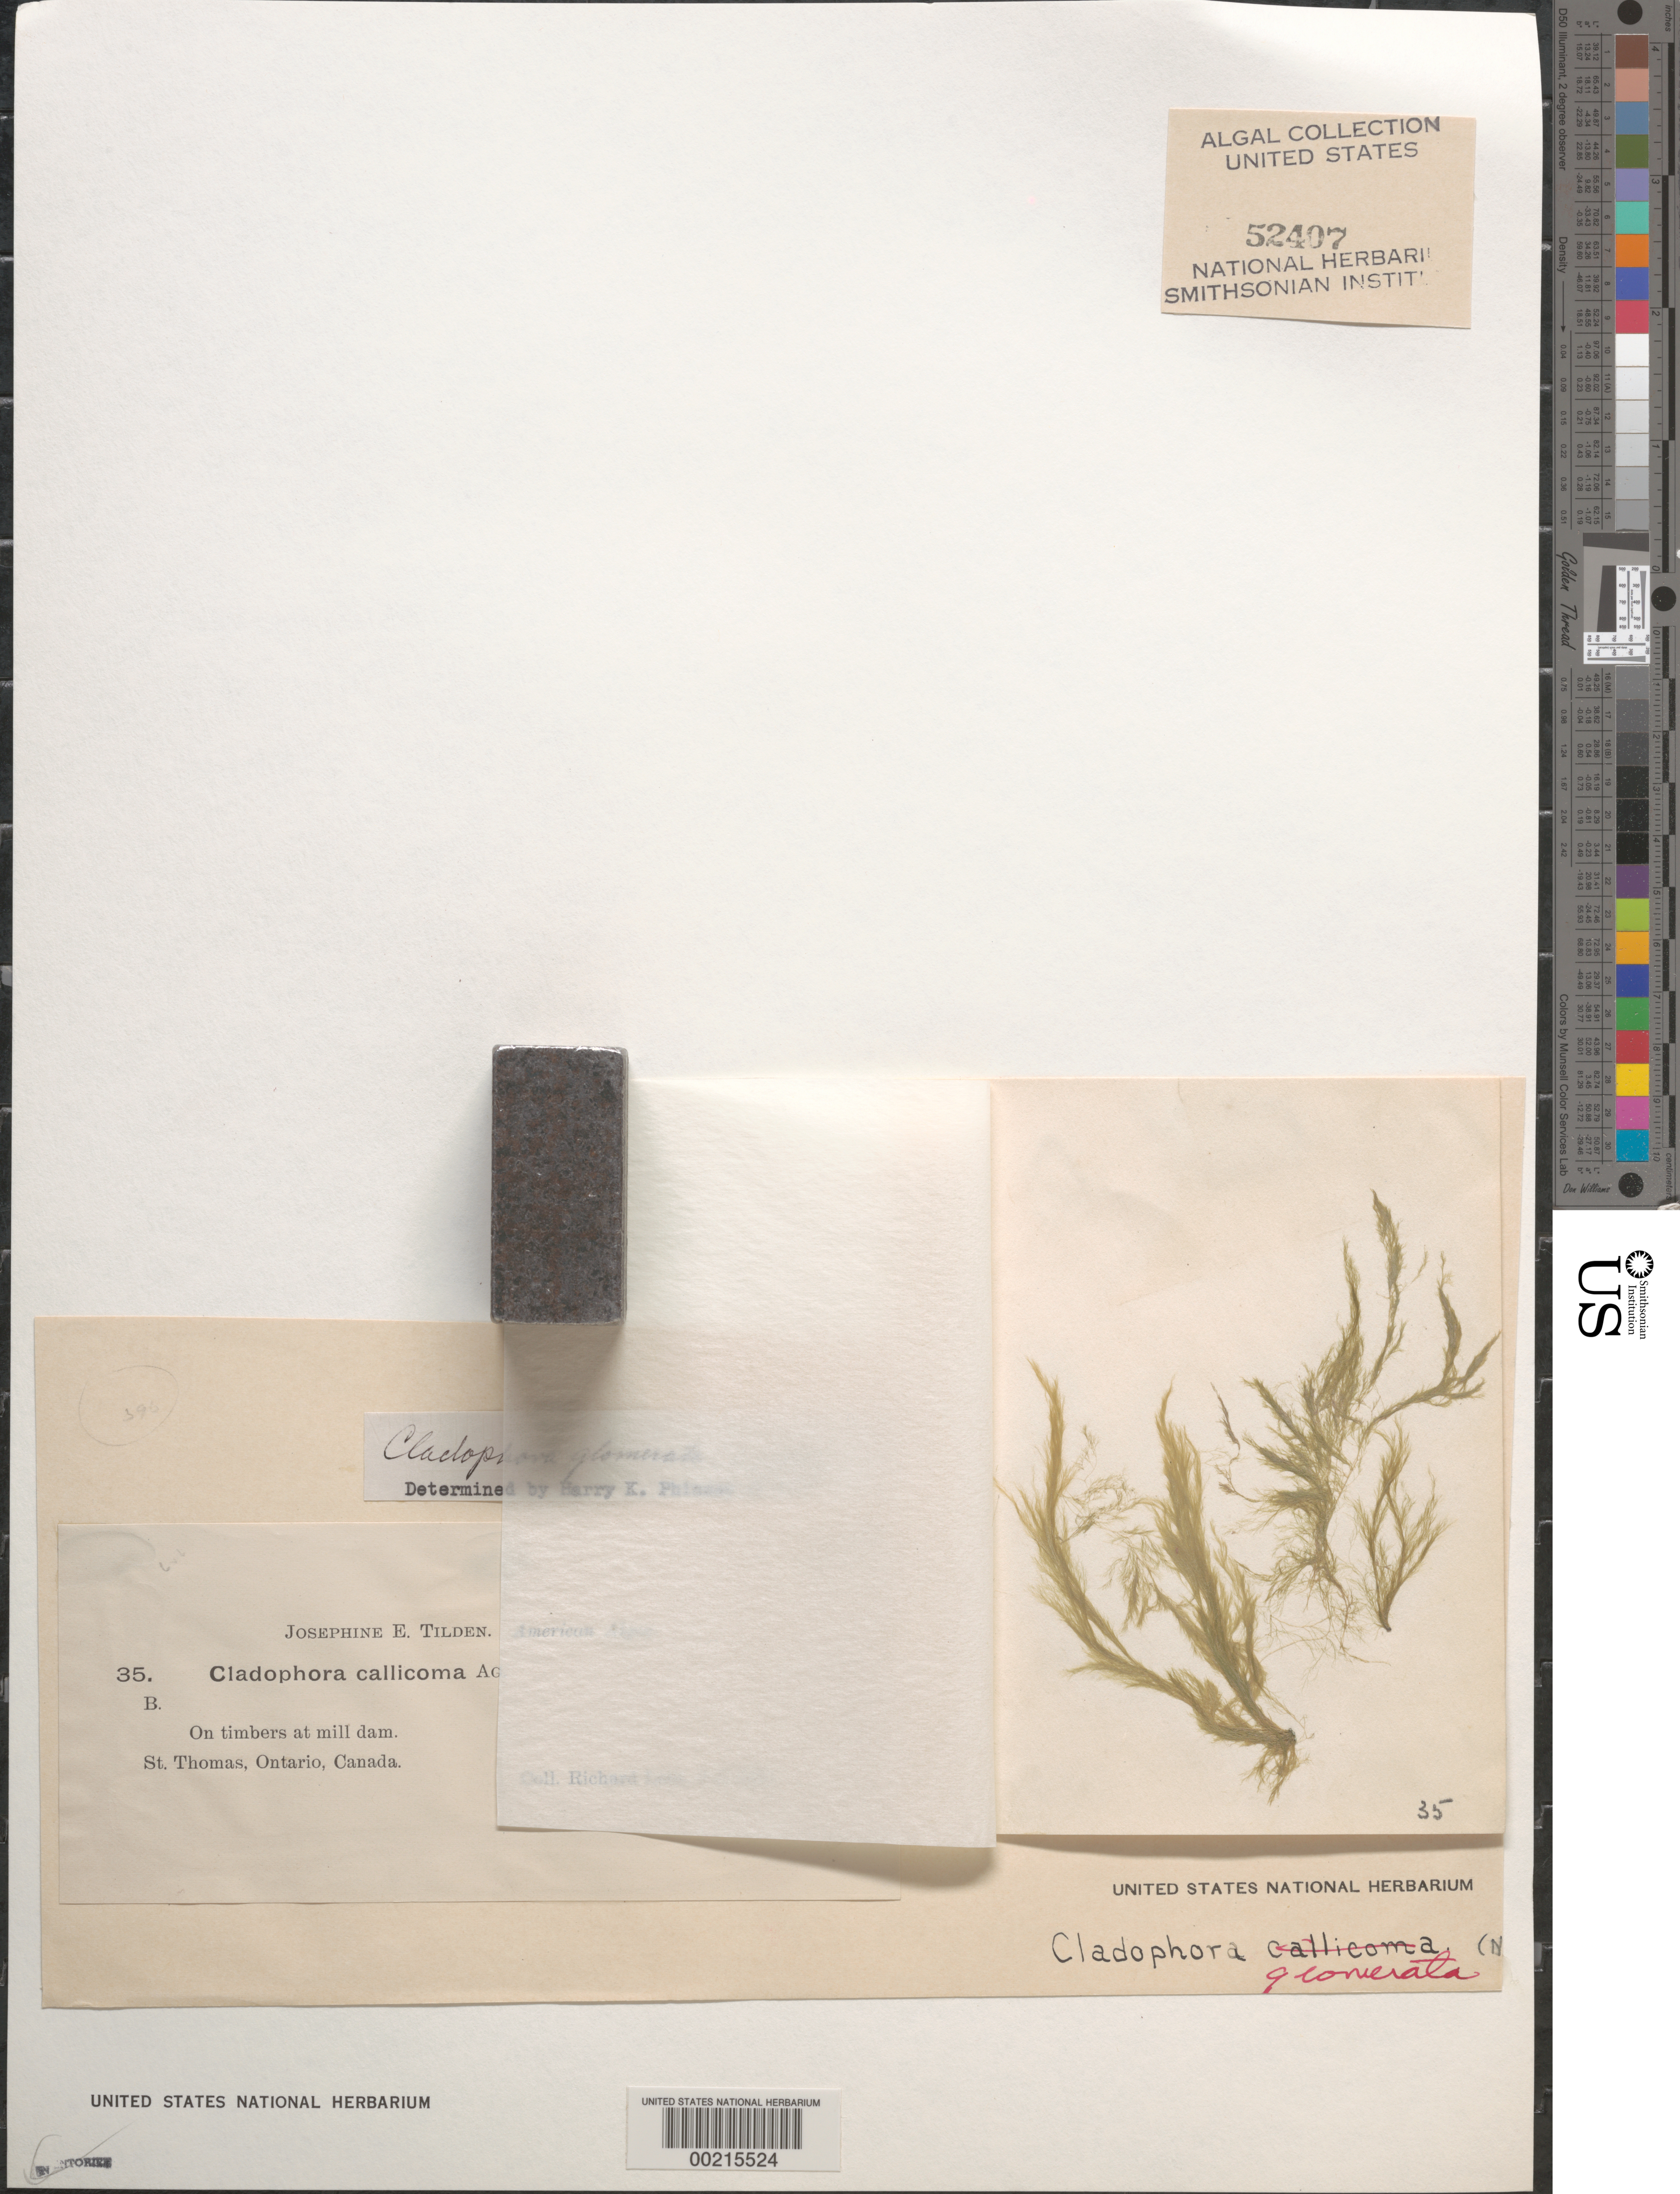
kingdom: Plantae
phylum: Chlorophyta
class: Ulvophyceae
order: Cladophorales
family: Cladophoraceae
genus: Cladophora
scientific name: Cladophora glomerata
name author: (L.) Kütz.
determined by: Phinney, H. K.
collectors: R. Lees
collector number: JET 35b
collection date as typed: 08 Jul 1896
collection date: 1896-07-08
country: Canada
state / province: Ontario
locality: St. Thomas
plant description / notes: Tilden, American Algae, as Cladophora callicoma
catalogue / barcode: US 52407